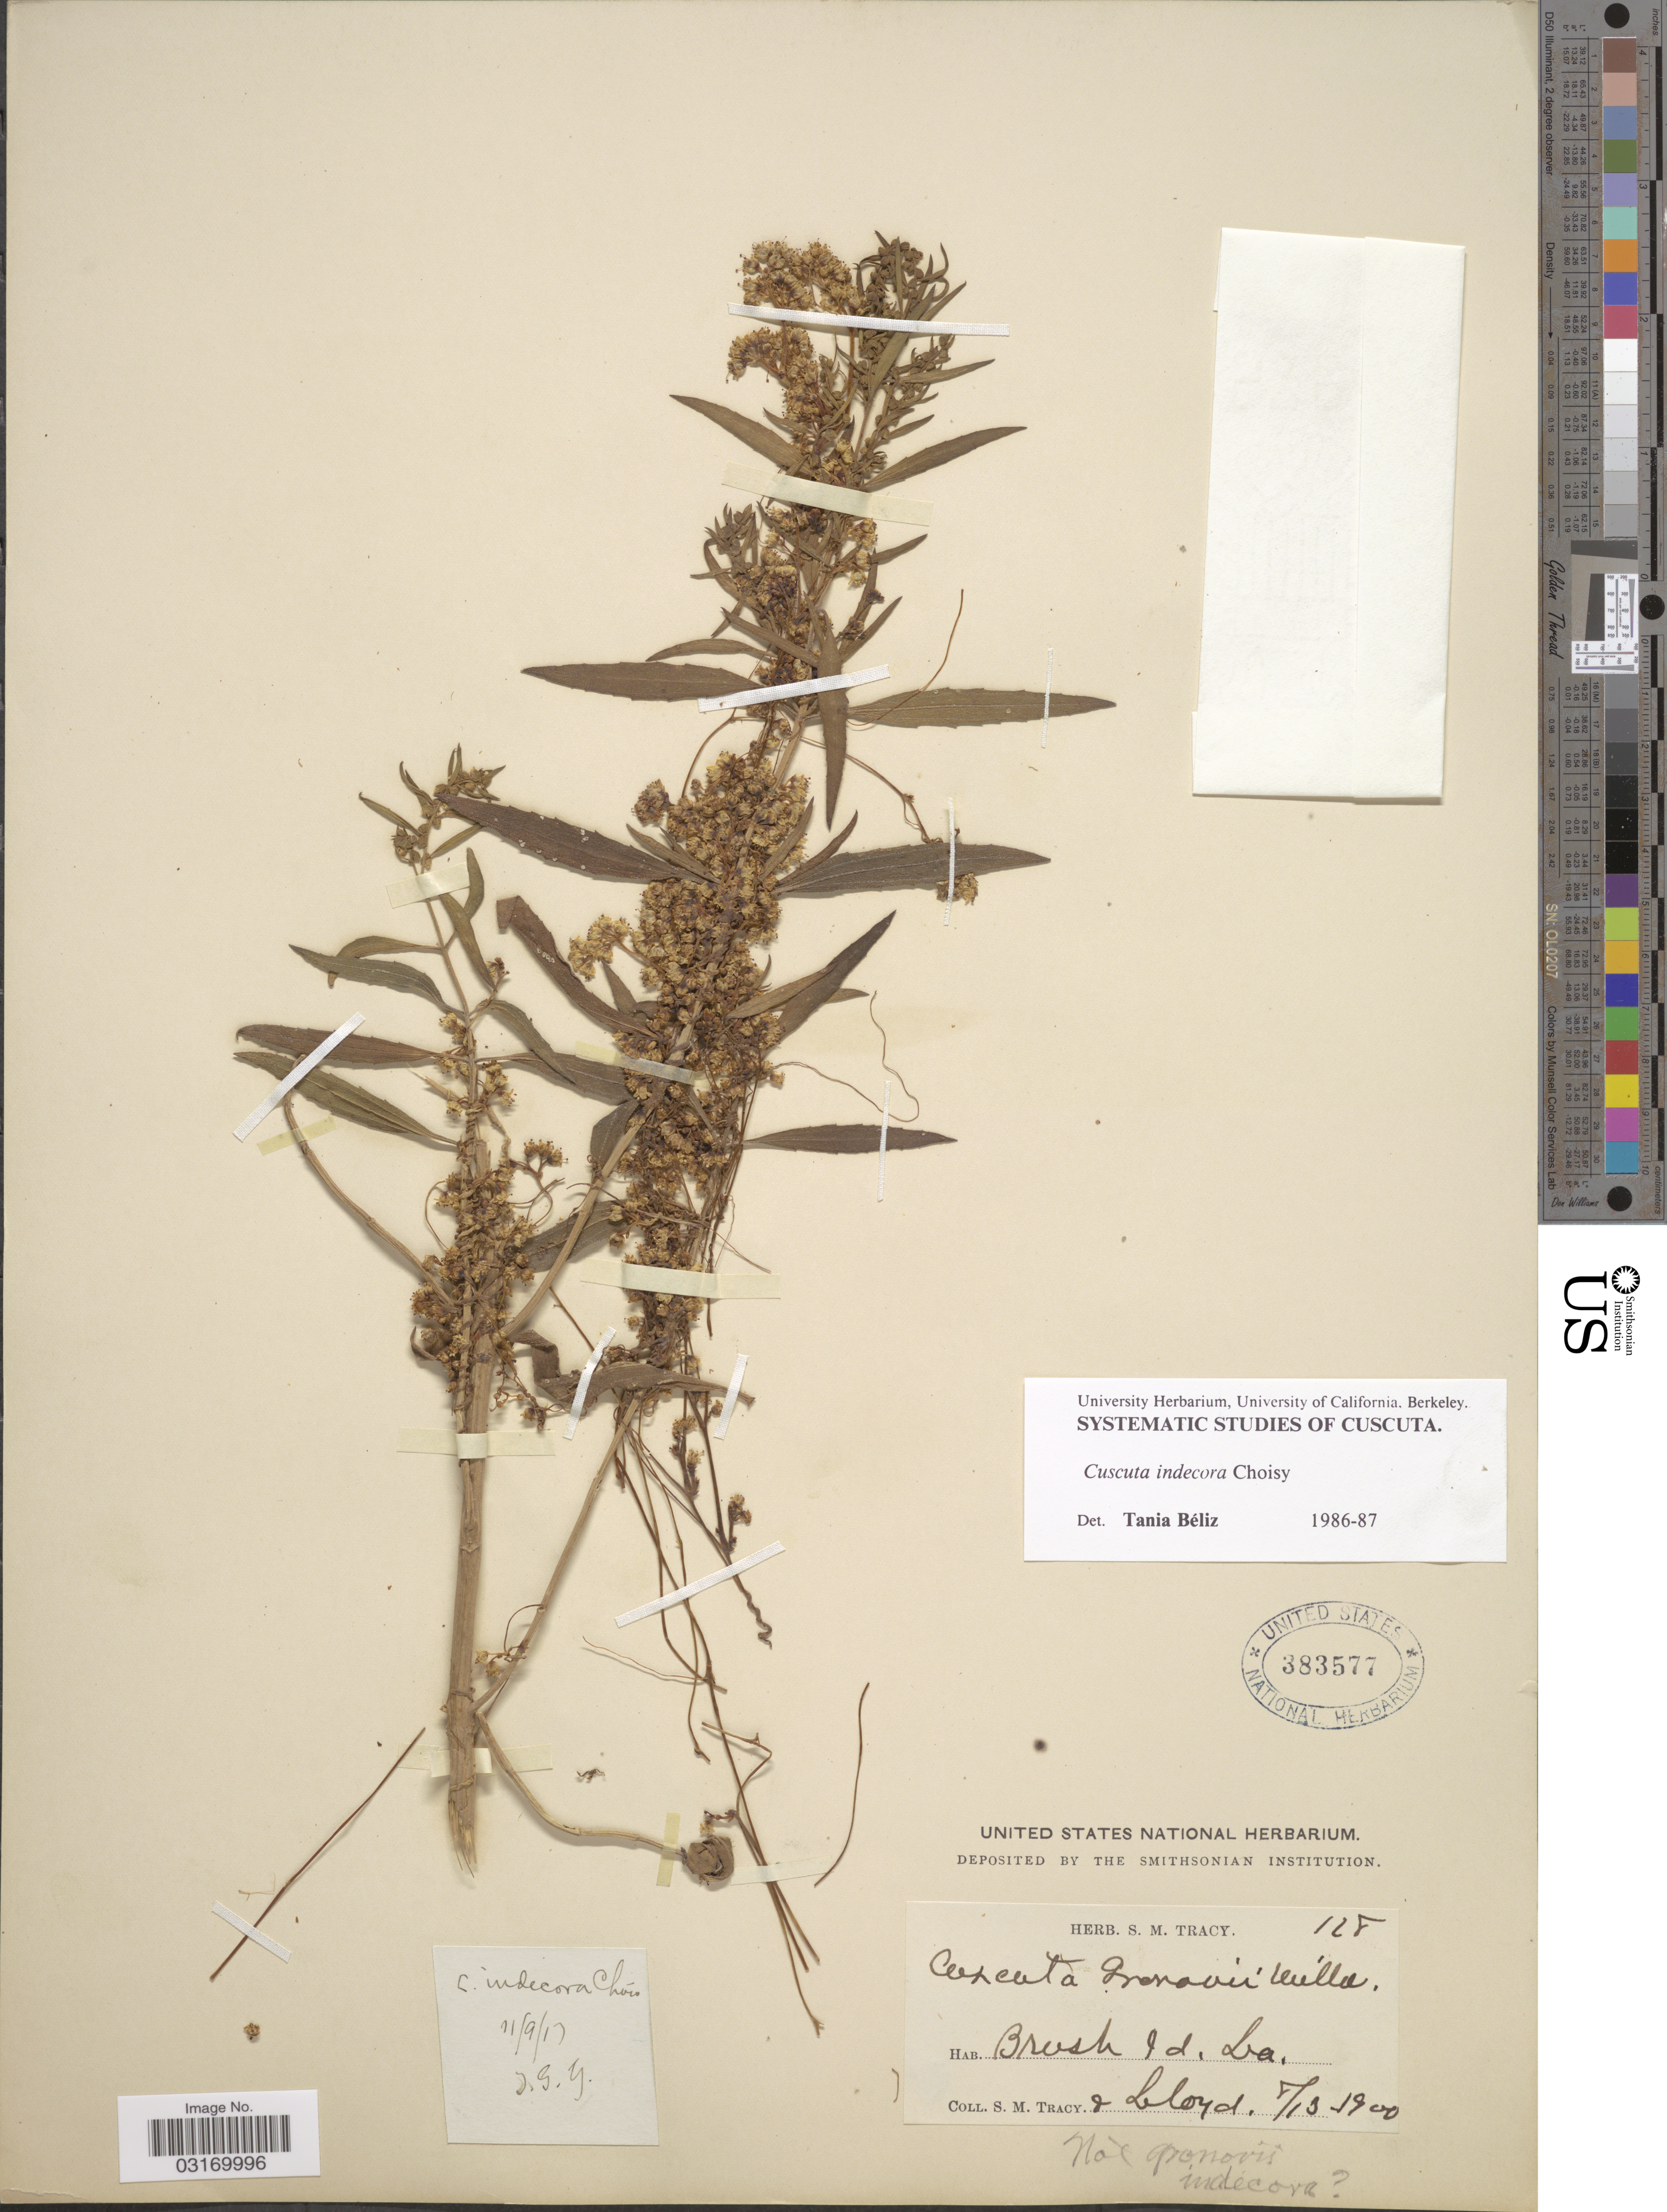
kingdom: Plantae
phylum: Tracheophyta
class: Magnoliopsida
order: Solanales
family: Convolvulaceae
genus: Cuscuta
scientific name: Cuscuta indecora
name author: Choisy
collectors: S. M. Tracy & -- Lloyd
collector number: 128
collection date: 1900-08-13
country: United States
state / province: Louisiana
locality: Brush Id, La.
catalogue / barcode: US 383577